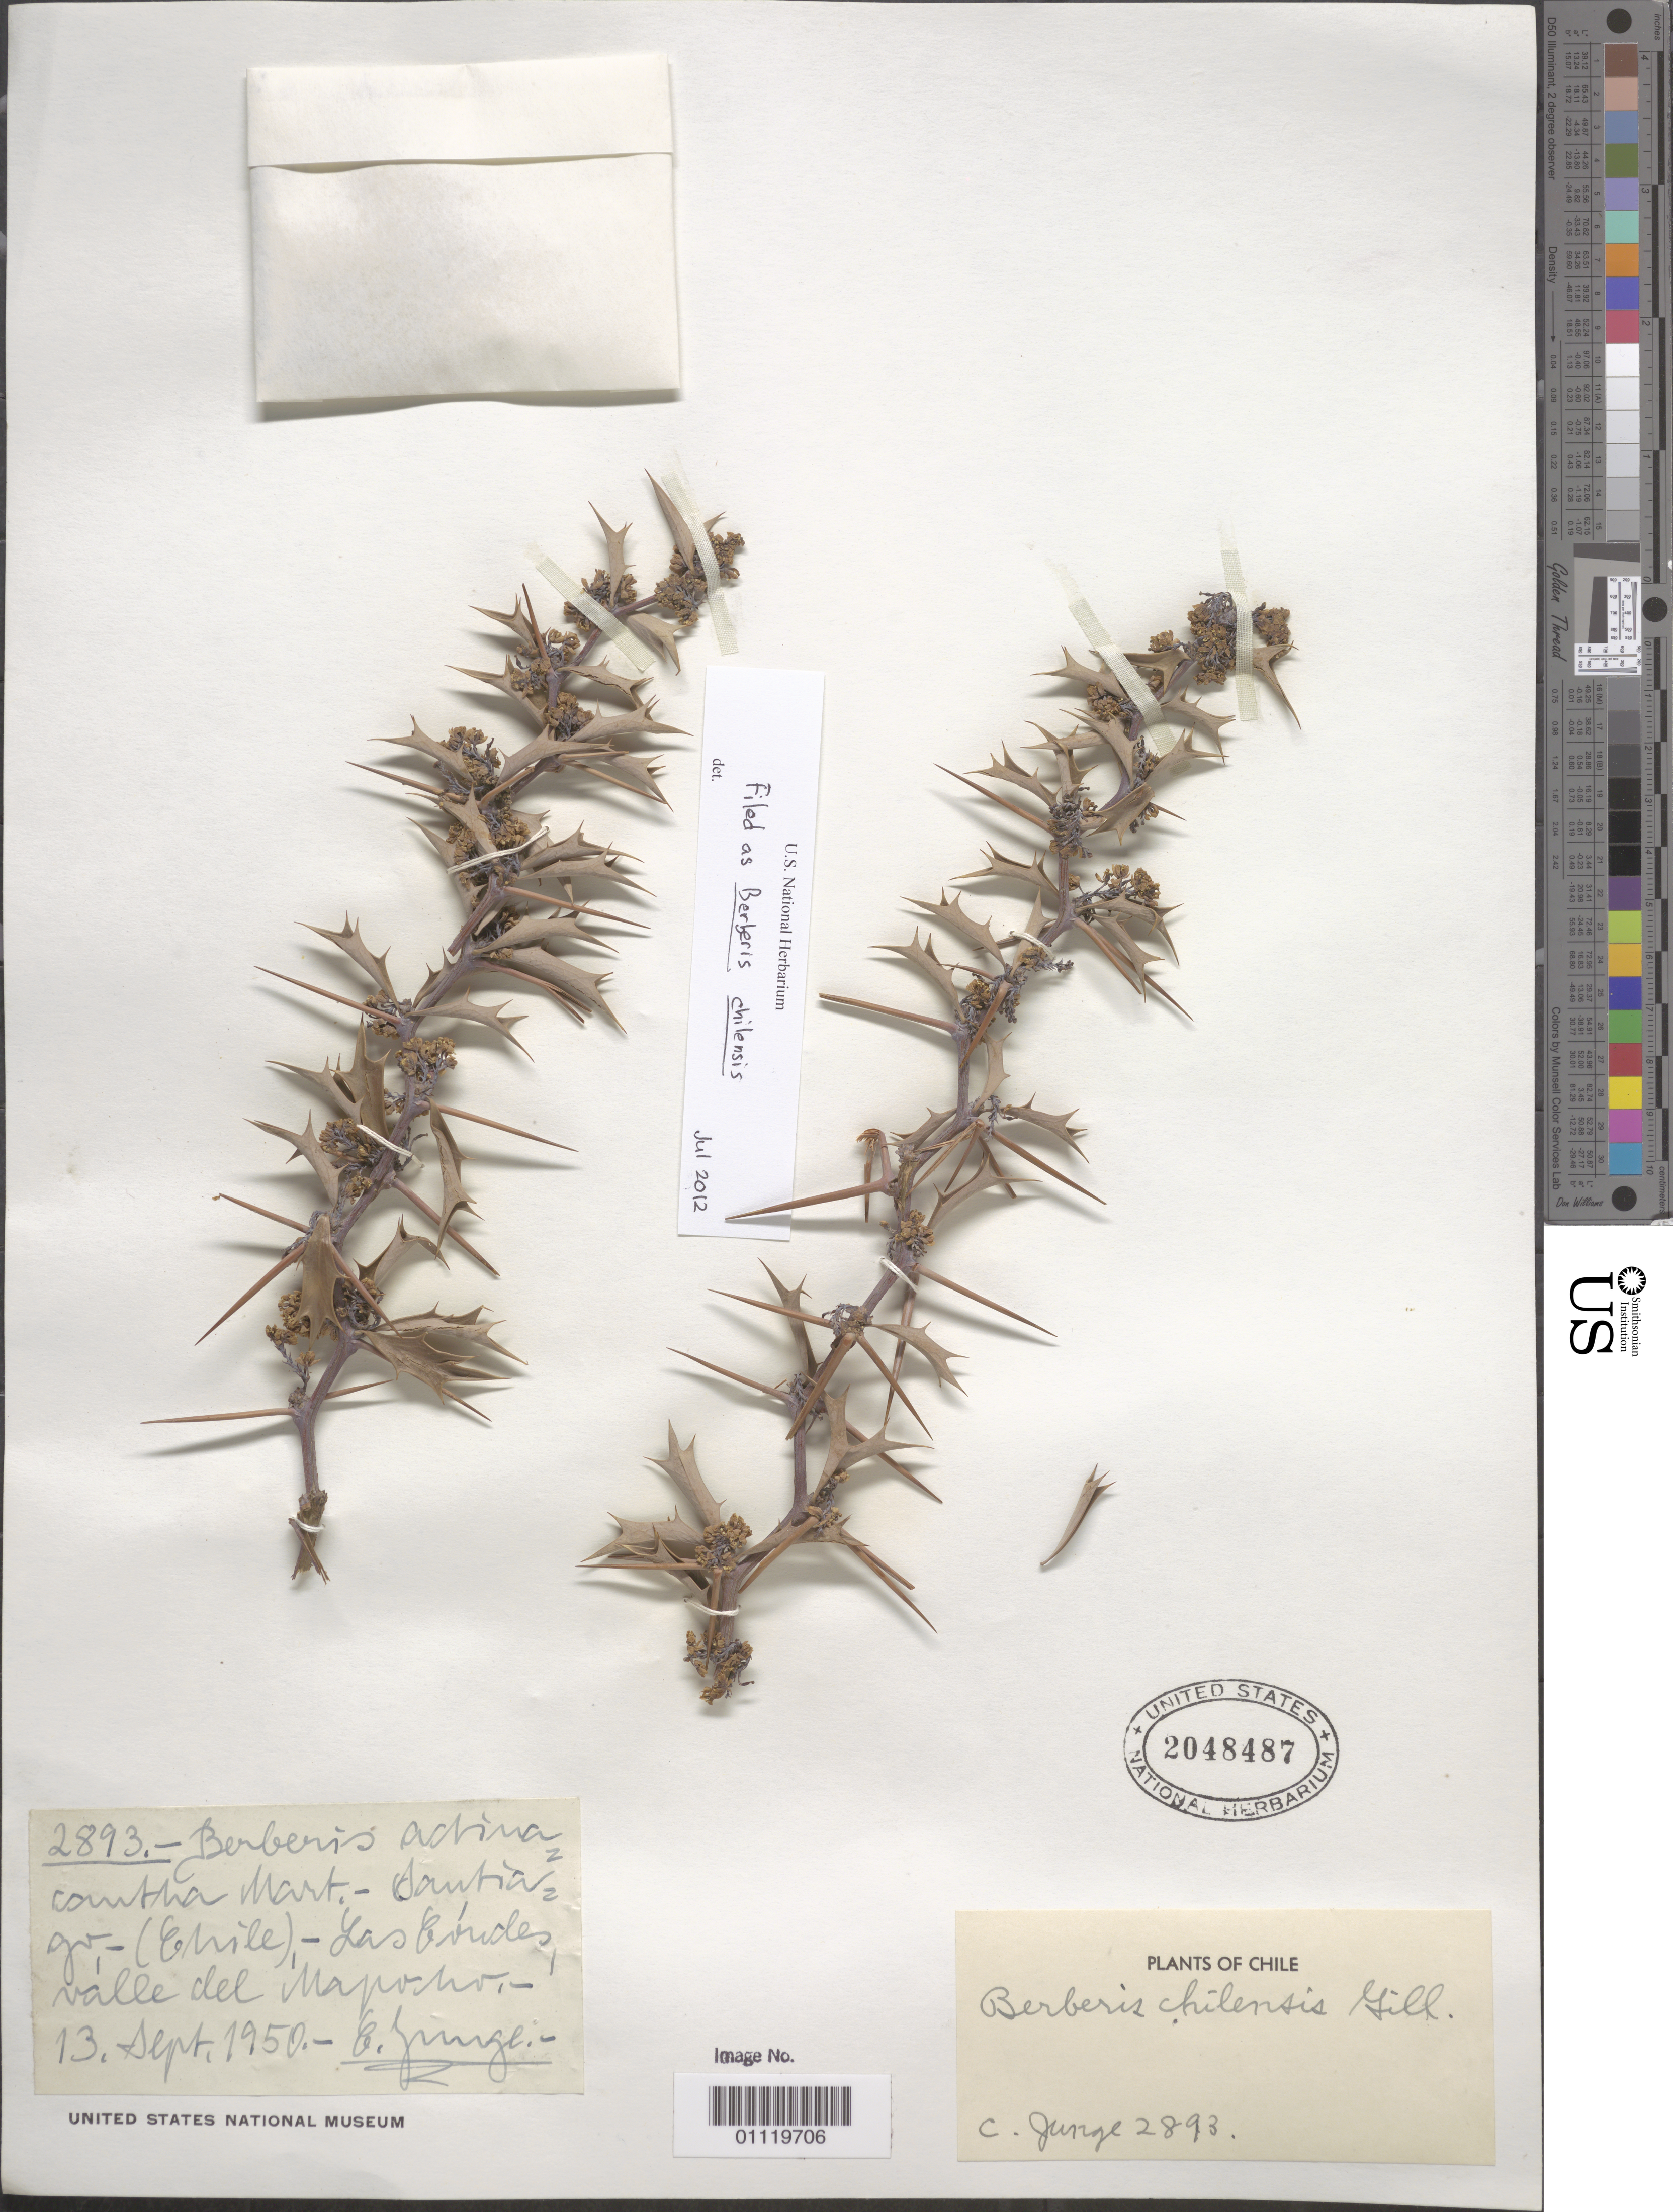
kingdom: Plantae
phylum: Tracheophyta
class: Magnoliopsida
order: Ranunculales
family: Berberidaceae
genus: Berberis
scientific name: Berberis chilensis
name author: J.M. Gillet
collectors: C. Junge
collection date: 1950-09-13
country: Chile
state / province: Región Metropolitana (RM)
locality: Mapocho valley.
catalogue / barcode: US 2048487